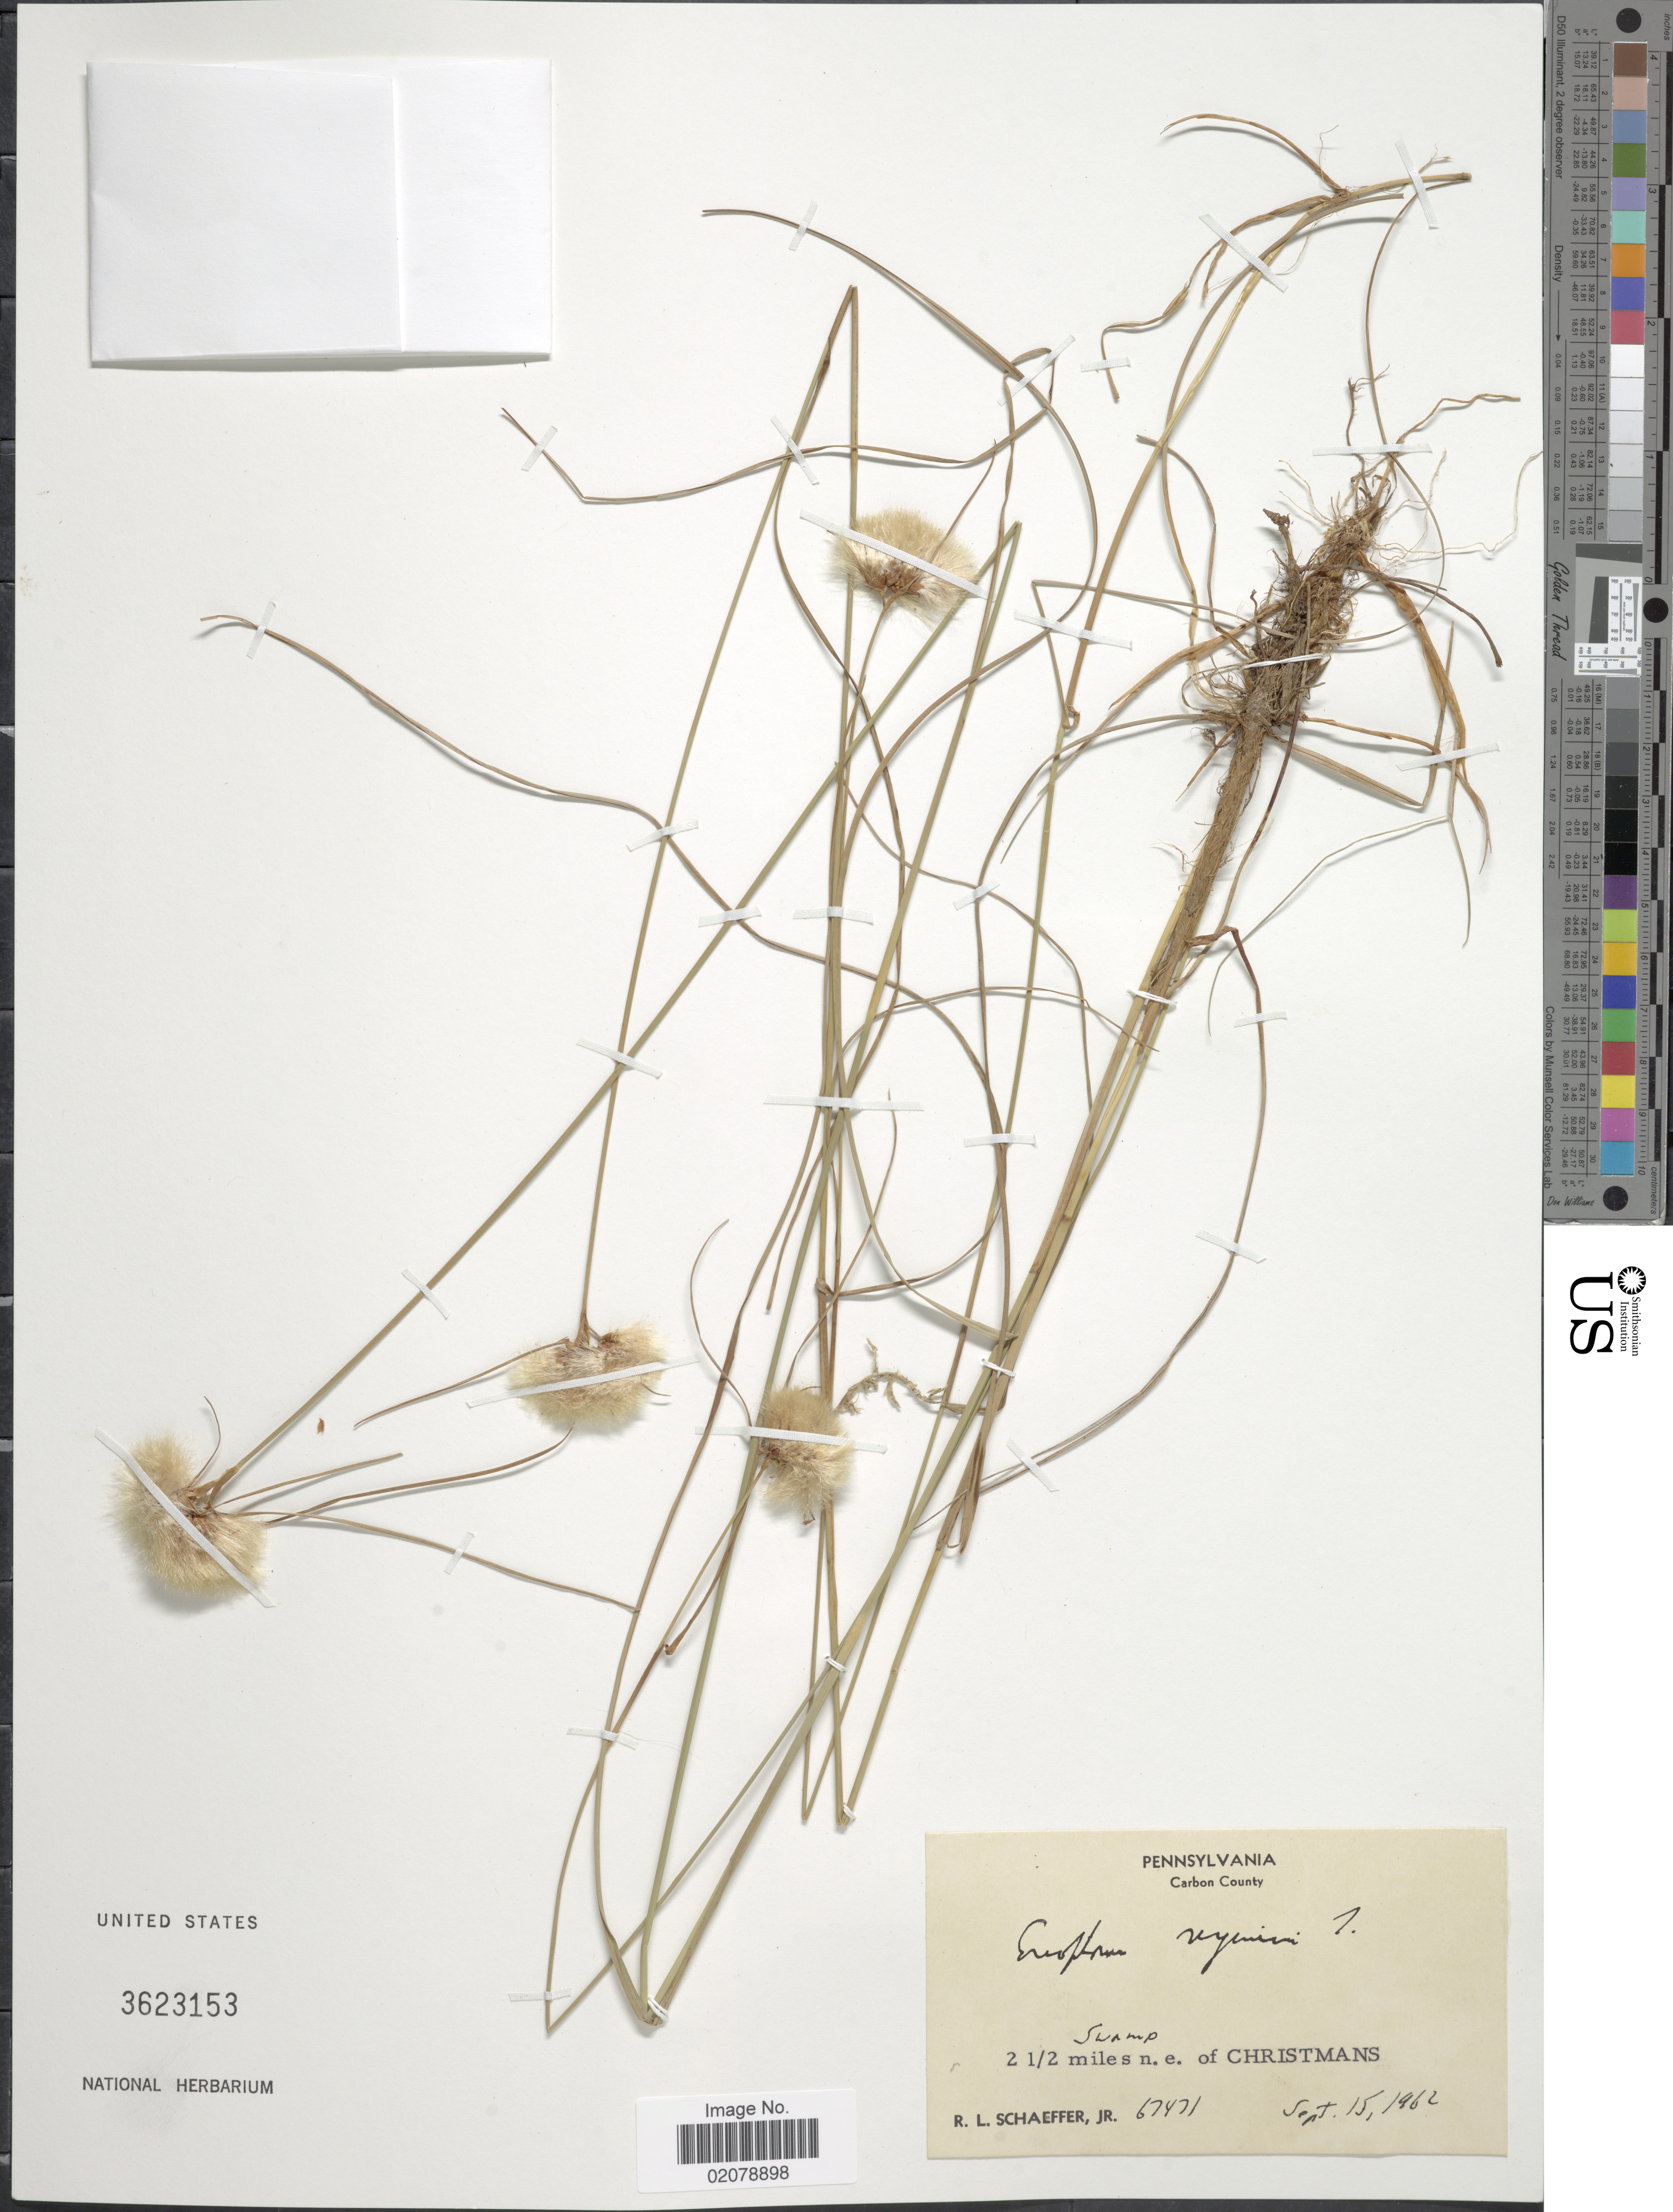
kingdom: Plantae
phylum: Tracheophyta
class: Liliopsida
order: Poales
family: Cyperaceae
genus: Eriophorum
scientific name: Eriophorum virginicum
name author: L.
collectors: R. L. Schaeffer Jr.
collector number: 67471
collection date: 1962-09-15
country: United States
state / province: Pennsylvania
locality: Carbon County. 2 1/2 miles n.e. of Christmans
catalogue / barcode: US 3623153